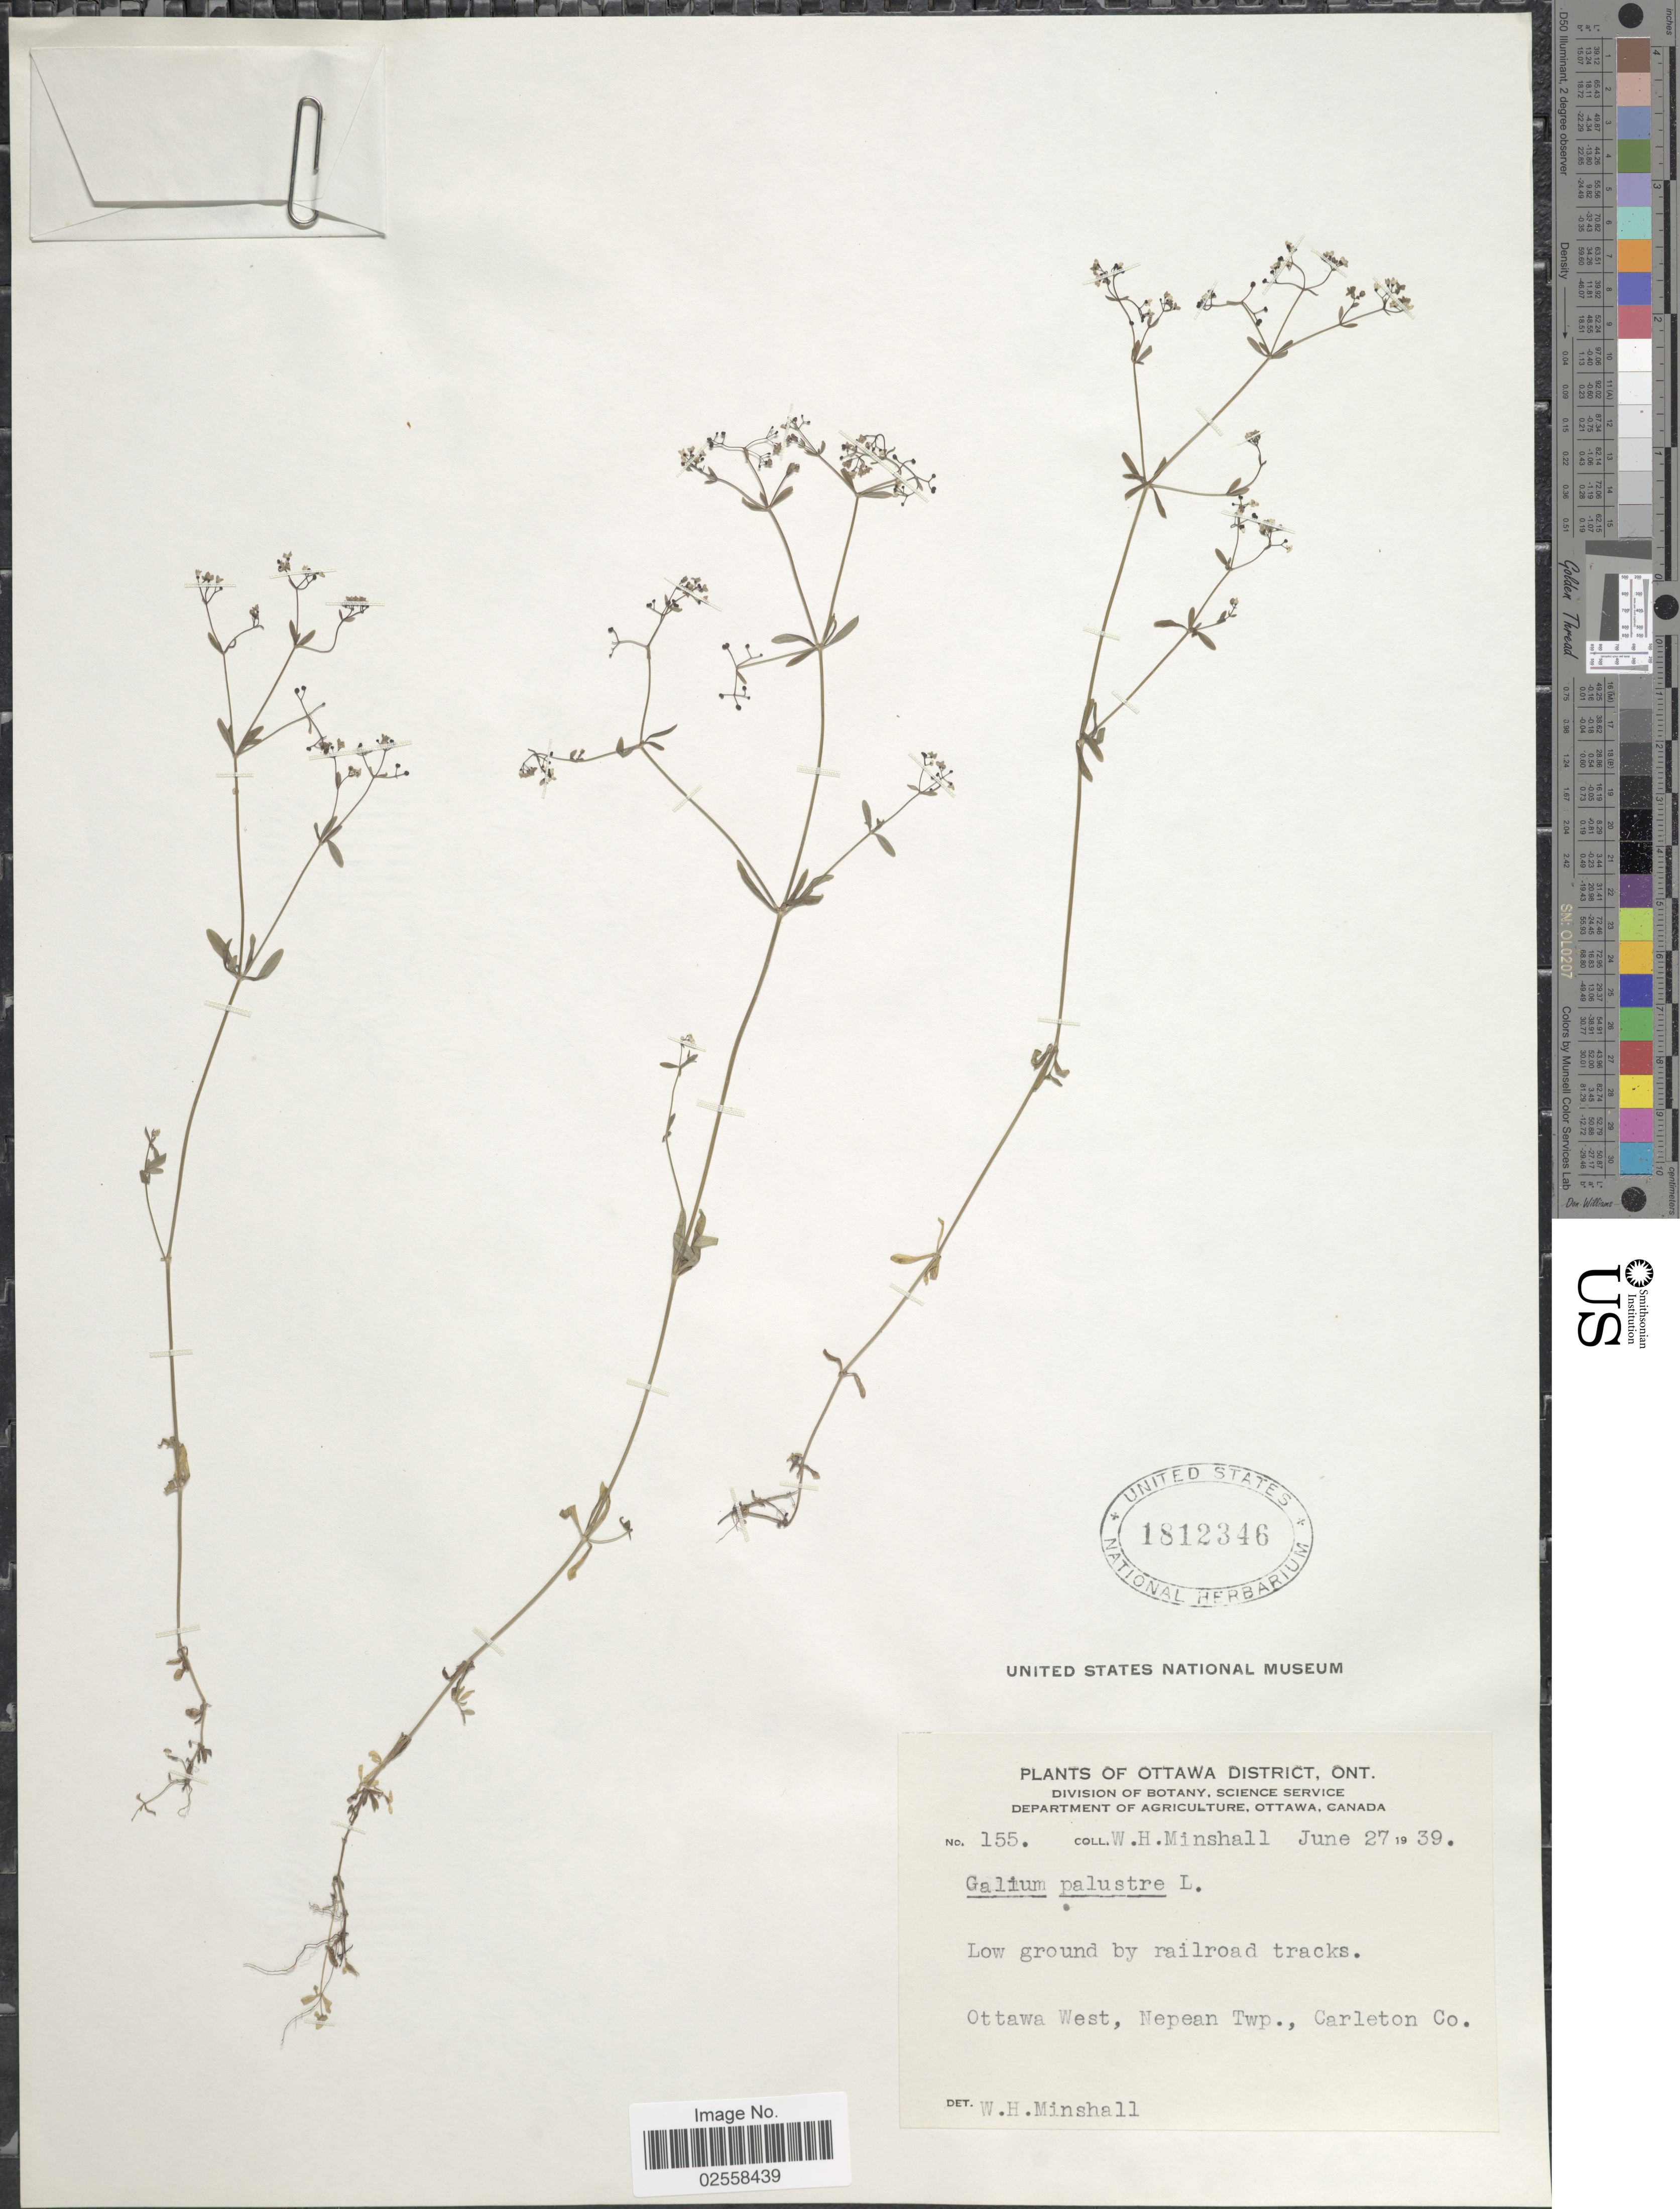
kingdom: Plantae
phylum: Tracheophyta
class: Magnoliopsida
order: Gentianales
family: Rubiaceae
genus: Galium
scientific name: Galium plumosum subsp. plumosum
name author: Rusby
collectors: W. Minshall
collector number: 155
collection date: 1939-06-27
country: Canada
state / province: Ontario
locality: Ottawa District, Ottawa West, nepean Twp., Carleton Co.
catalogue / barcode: US 1812346